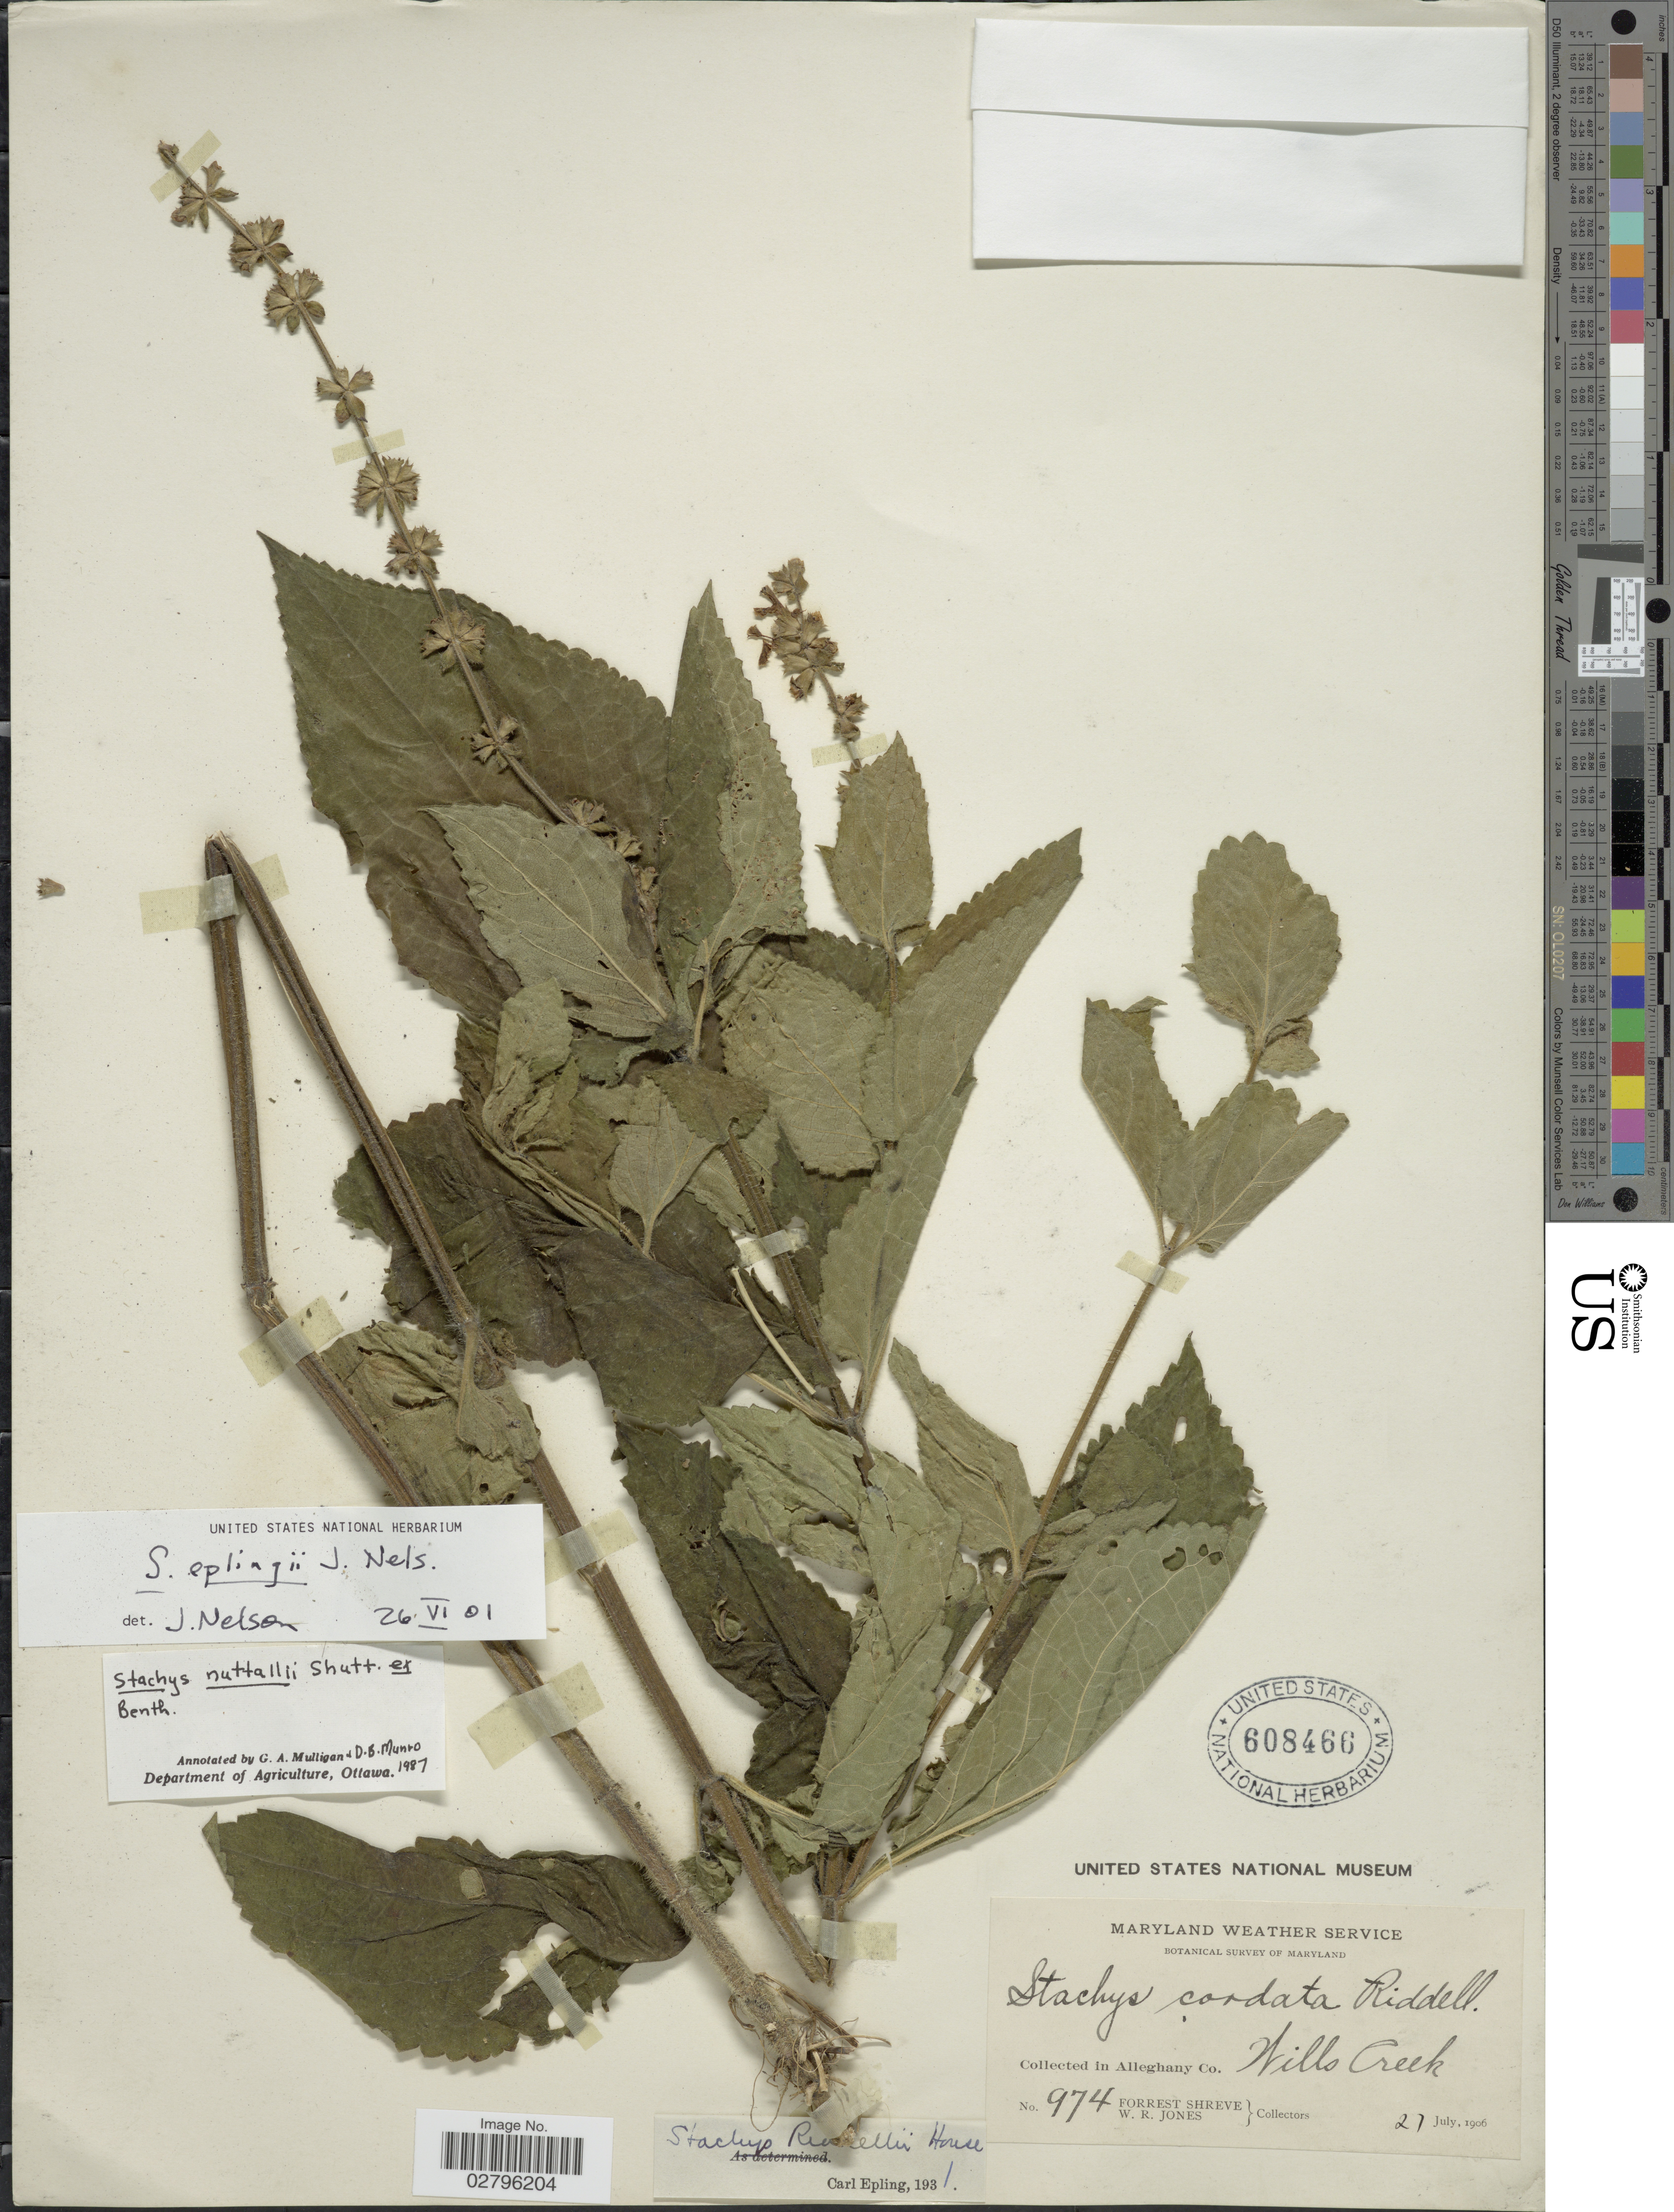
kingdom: Plantae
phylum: Tracheophyta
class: Magnoliopsida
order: Lamiales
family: Lamiaceae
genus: Stachys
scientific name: Stachys eplingii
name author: J.B. Nelson in J.B. Nelson & Fairey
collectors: F. Shreve & W. R. Jones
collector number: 974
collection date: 1906-07-27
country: United States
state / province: Maryland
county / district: Allegany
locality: Maryland Weather Service. Collected in Alleghany Co. Wills Creek.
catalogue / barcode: US 608466